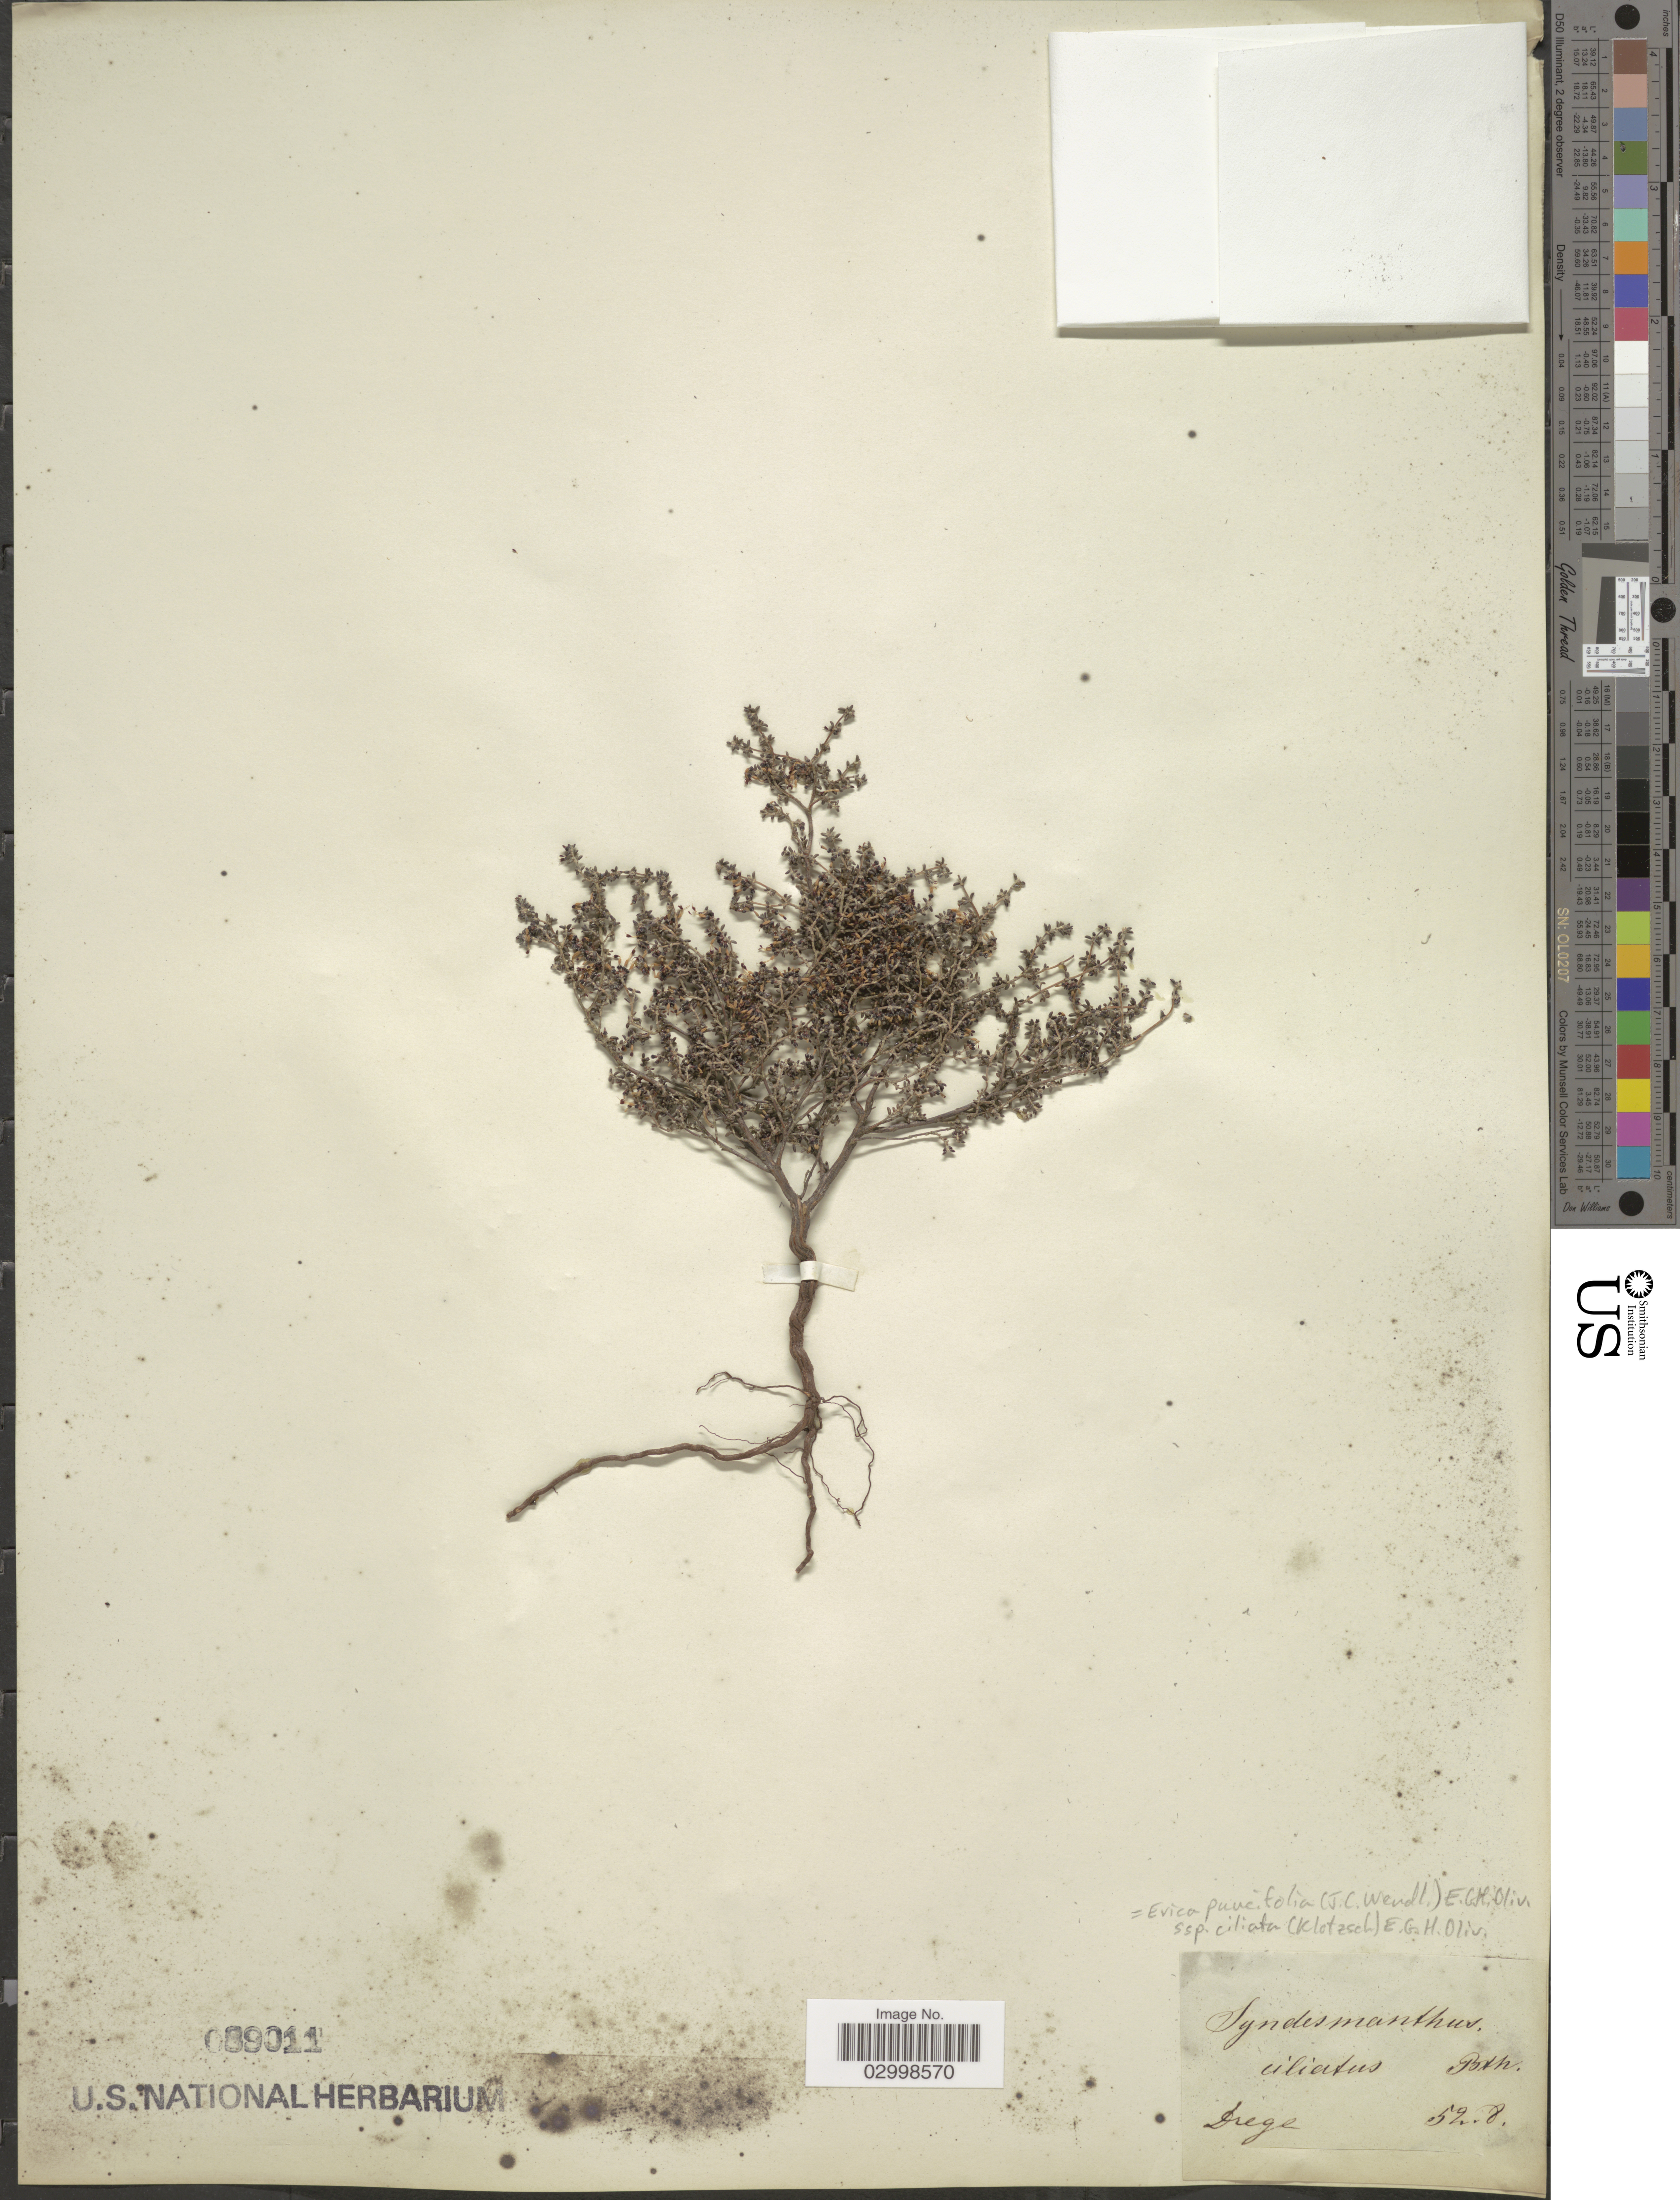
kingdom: Plantae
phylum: Tracheophyta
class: Magnoliopsida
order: Ericales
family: Ericaceae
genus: Erica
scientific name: Erica paucifolia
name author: (J.C. Wendl.) E.G.H. Oliv.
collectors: Drege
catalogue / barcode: US 89011